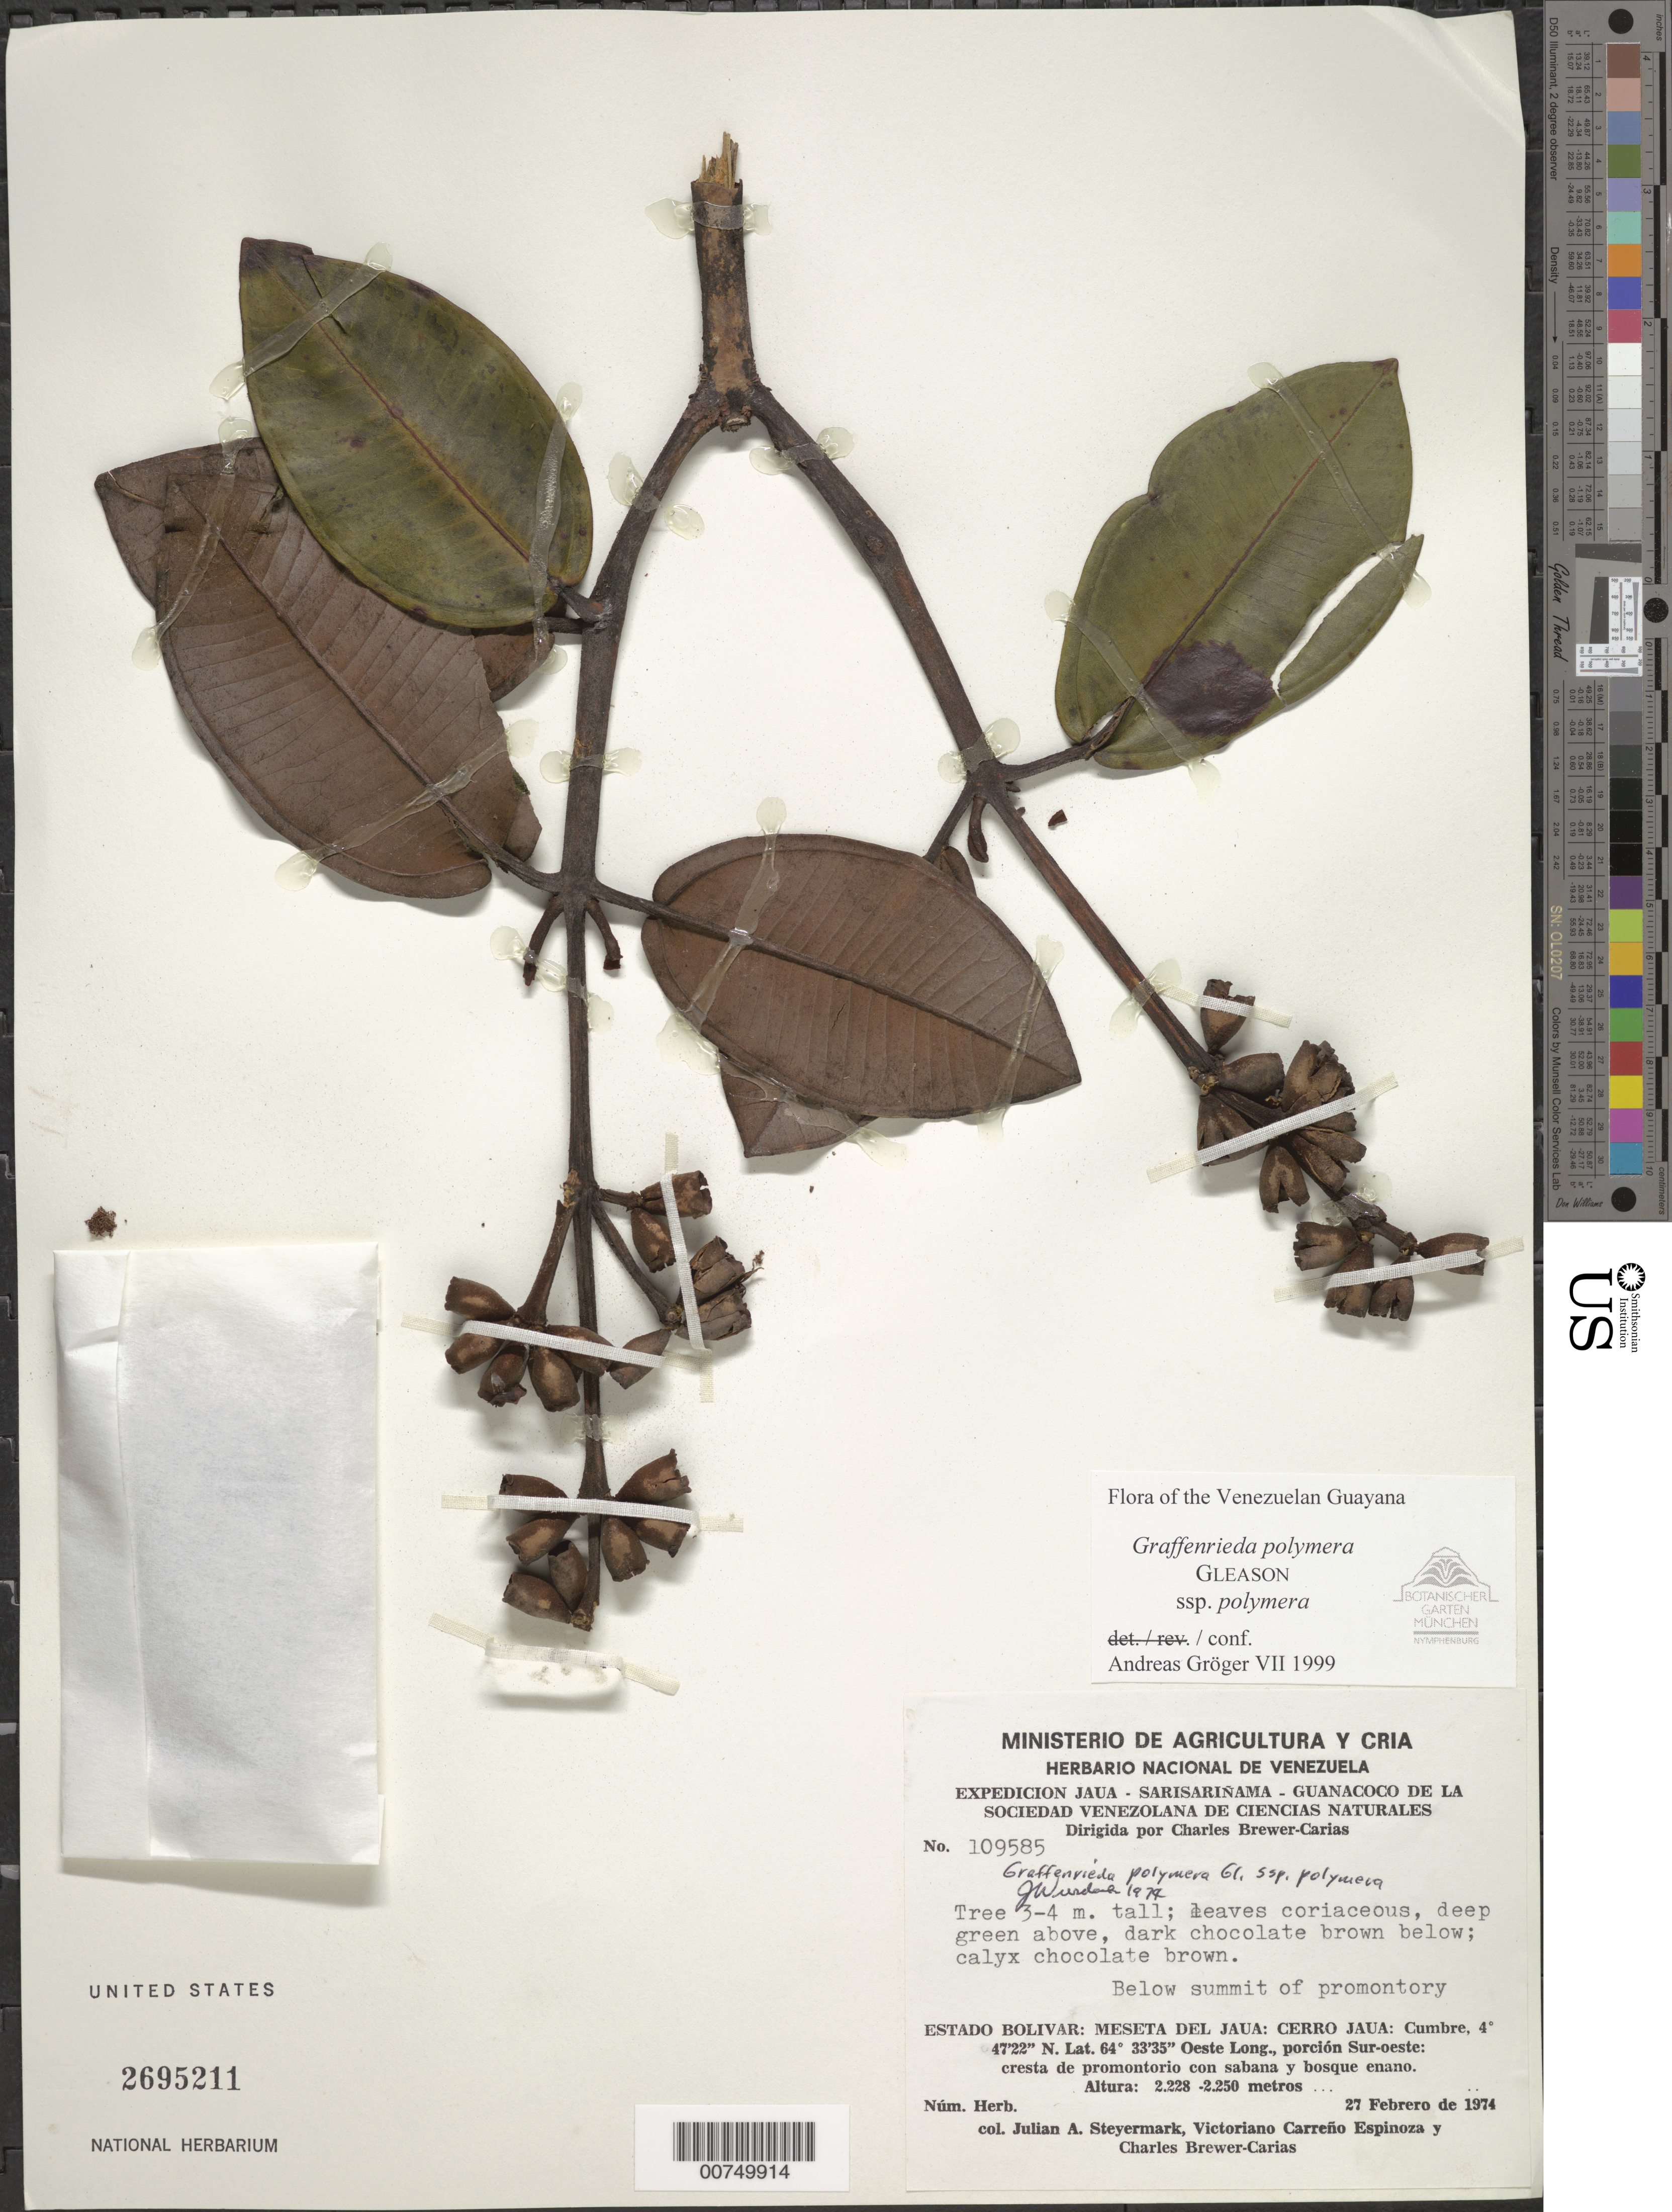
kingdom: Plantae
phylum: Tracheophyta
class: Magnoliopsida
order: Myrtales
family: Melastomataceae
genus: Graffenrieda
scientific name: Graffenrieda polymera subsp. polymera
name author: Gleason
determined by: Gröger, A.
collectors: J. Steyermark, V. Carreño E. & C. Brewer-Carias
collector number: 109585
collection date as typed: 27-Feb-74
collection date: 1974-02-27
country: Venezuela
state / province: Bolívar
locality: Meseta del Jaua: Cerro Jaua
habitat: Below summit of promontory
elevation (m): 2228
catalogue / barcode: US 2695211